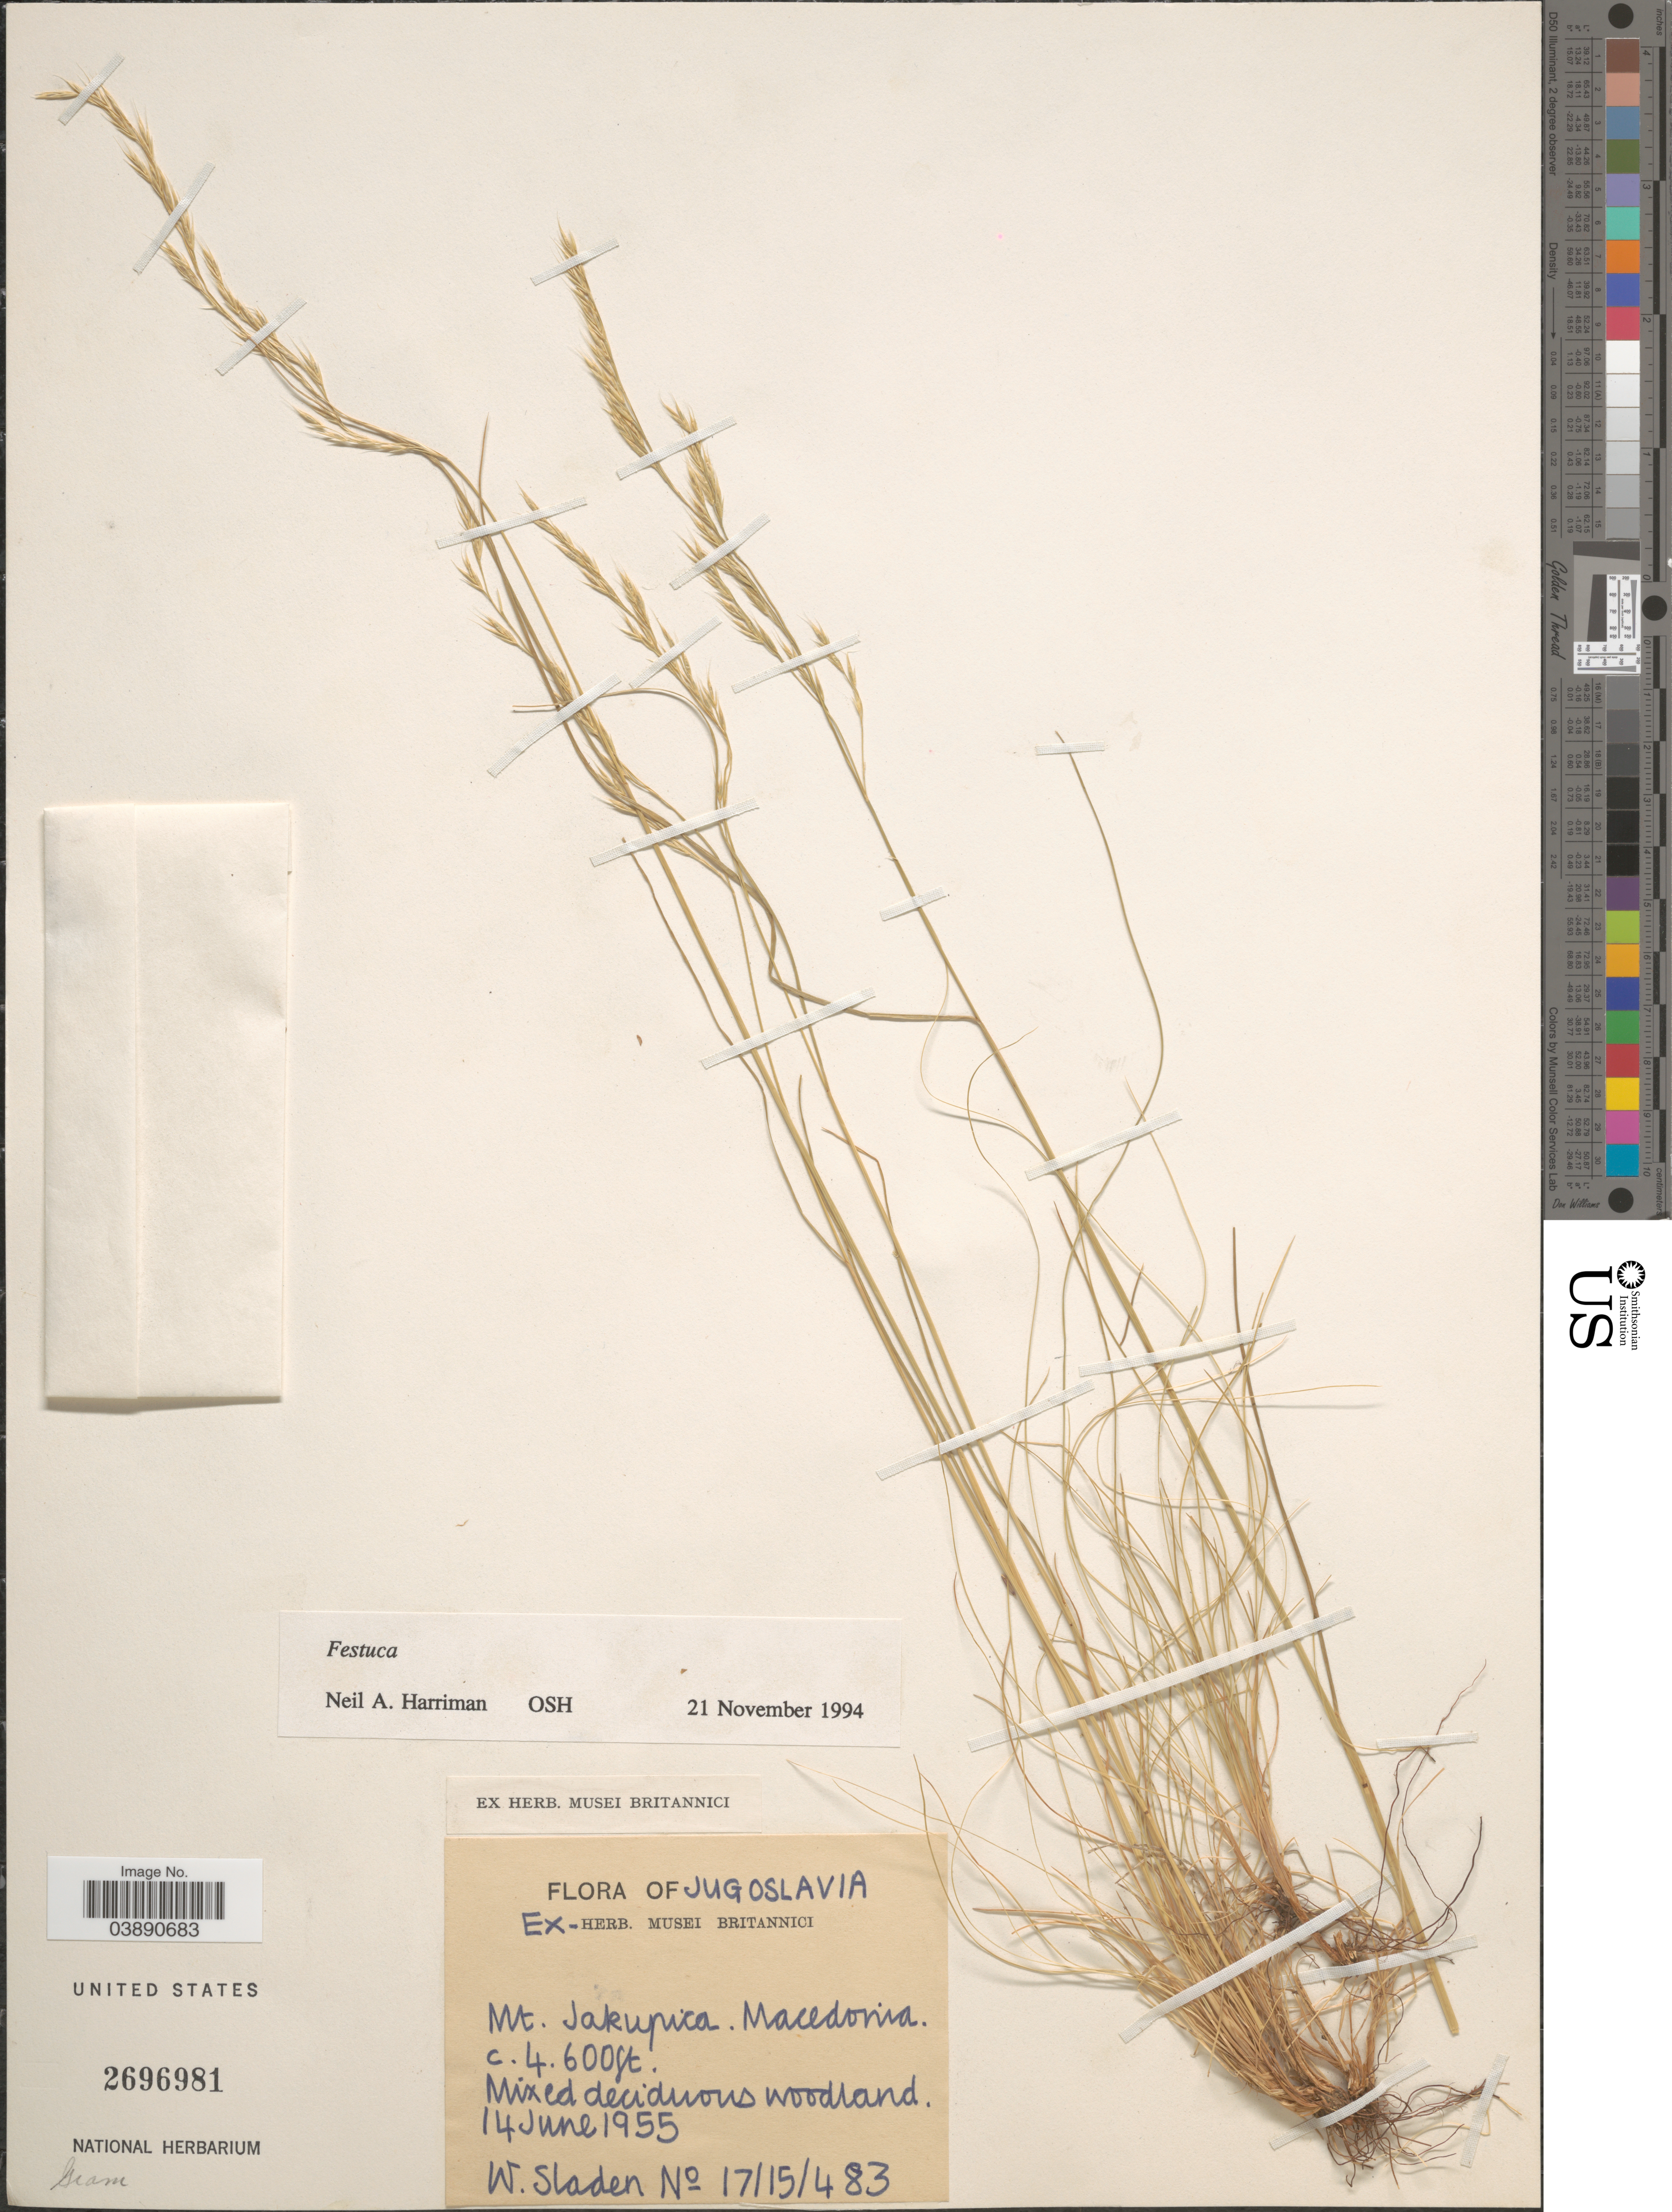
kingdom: Plantae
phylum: Tracheophyta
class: Liliopsida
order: Poales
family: Poaceae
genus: Festuca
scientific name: Festuca sp.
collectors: W. Sladen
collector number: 17/18/483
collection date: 1955-06-14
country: North Macedonia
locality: Jugoslavia. Mt. Jakupica.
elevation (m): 1402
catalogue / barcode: US 2696981